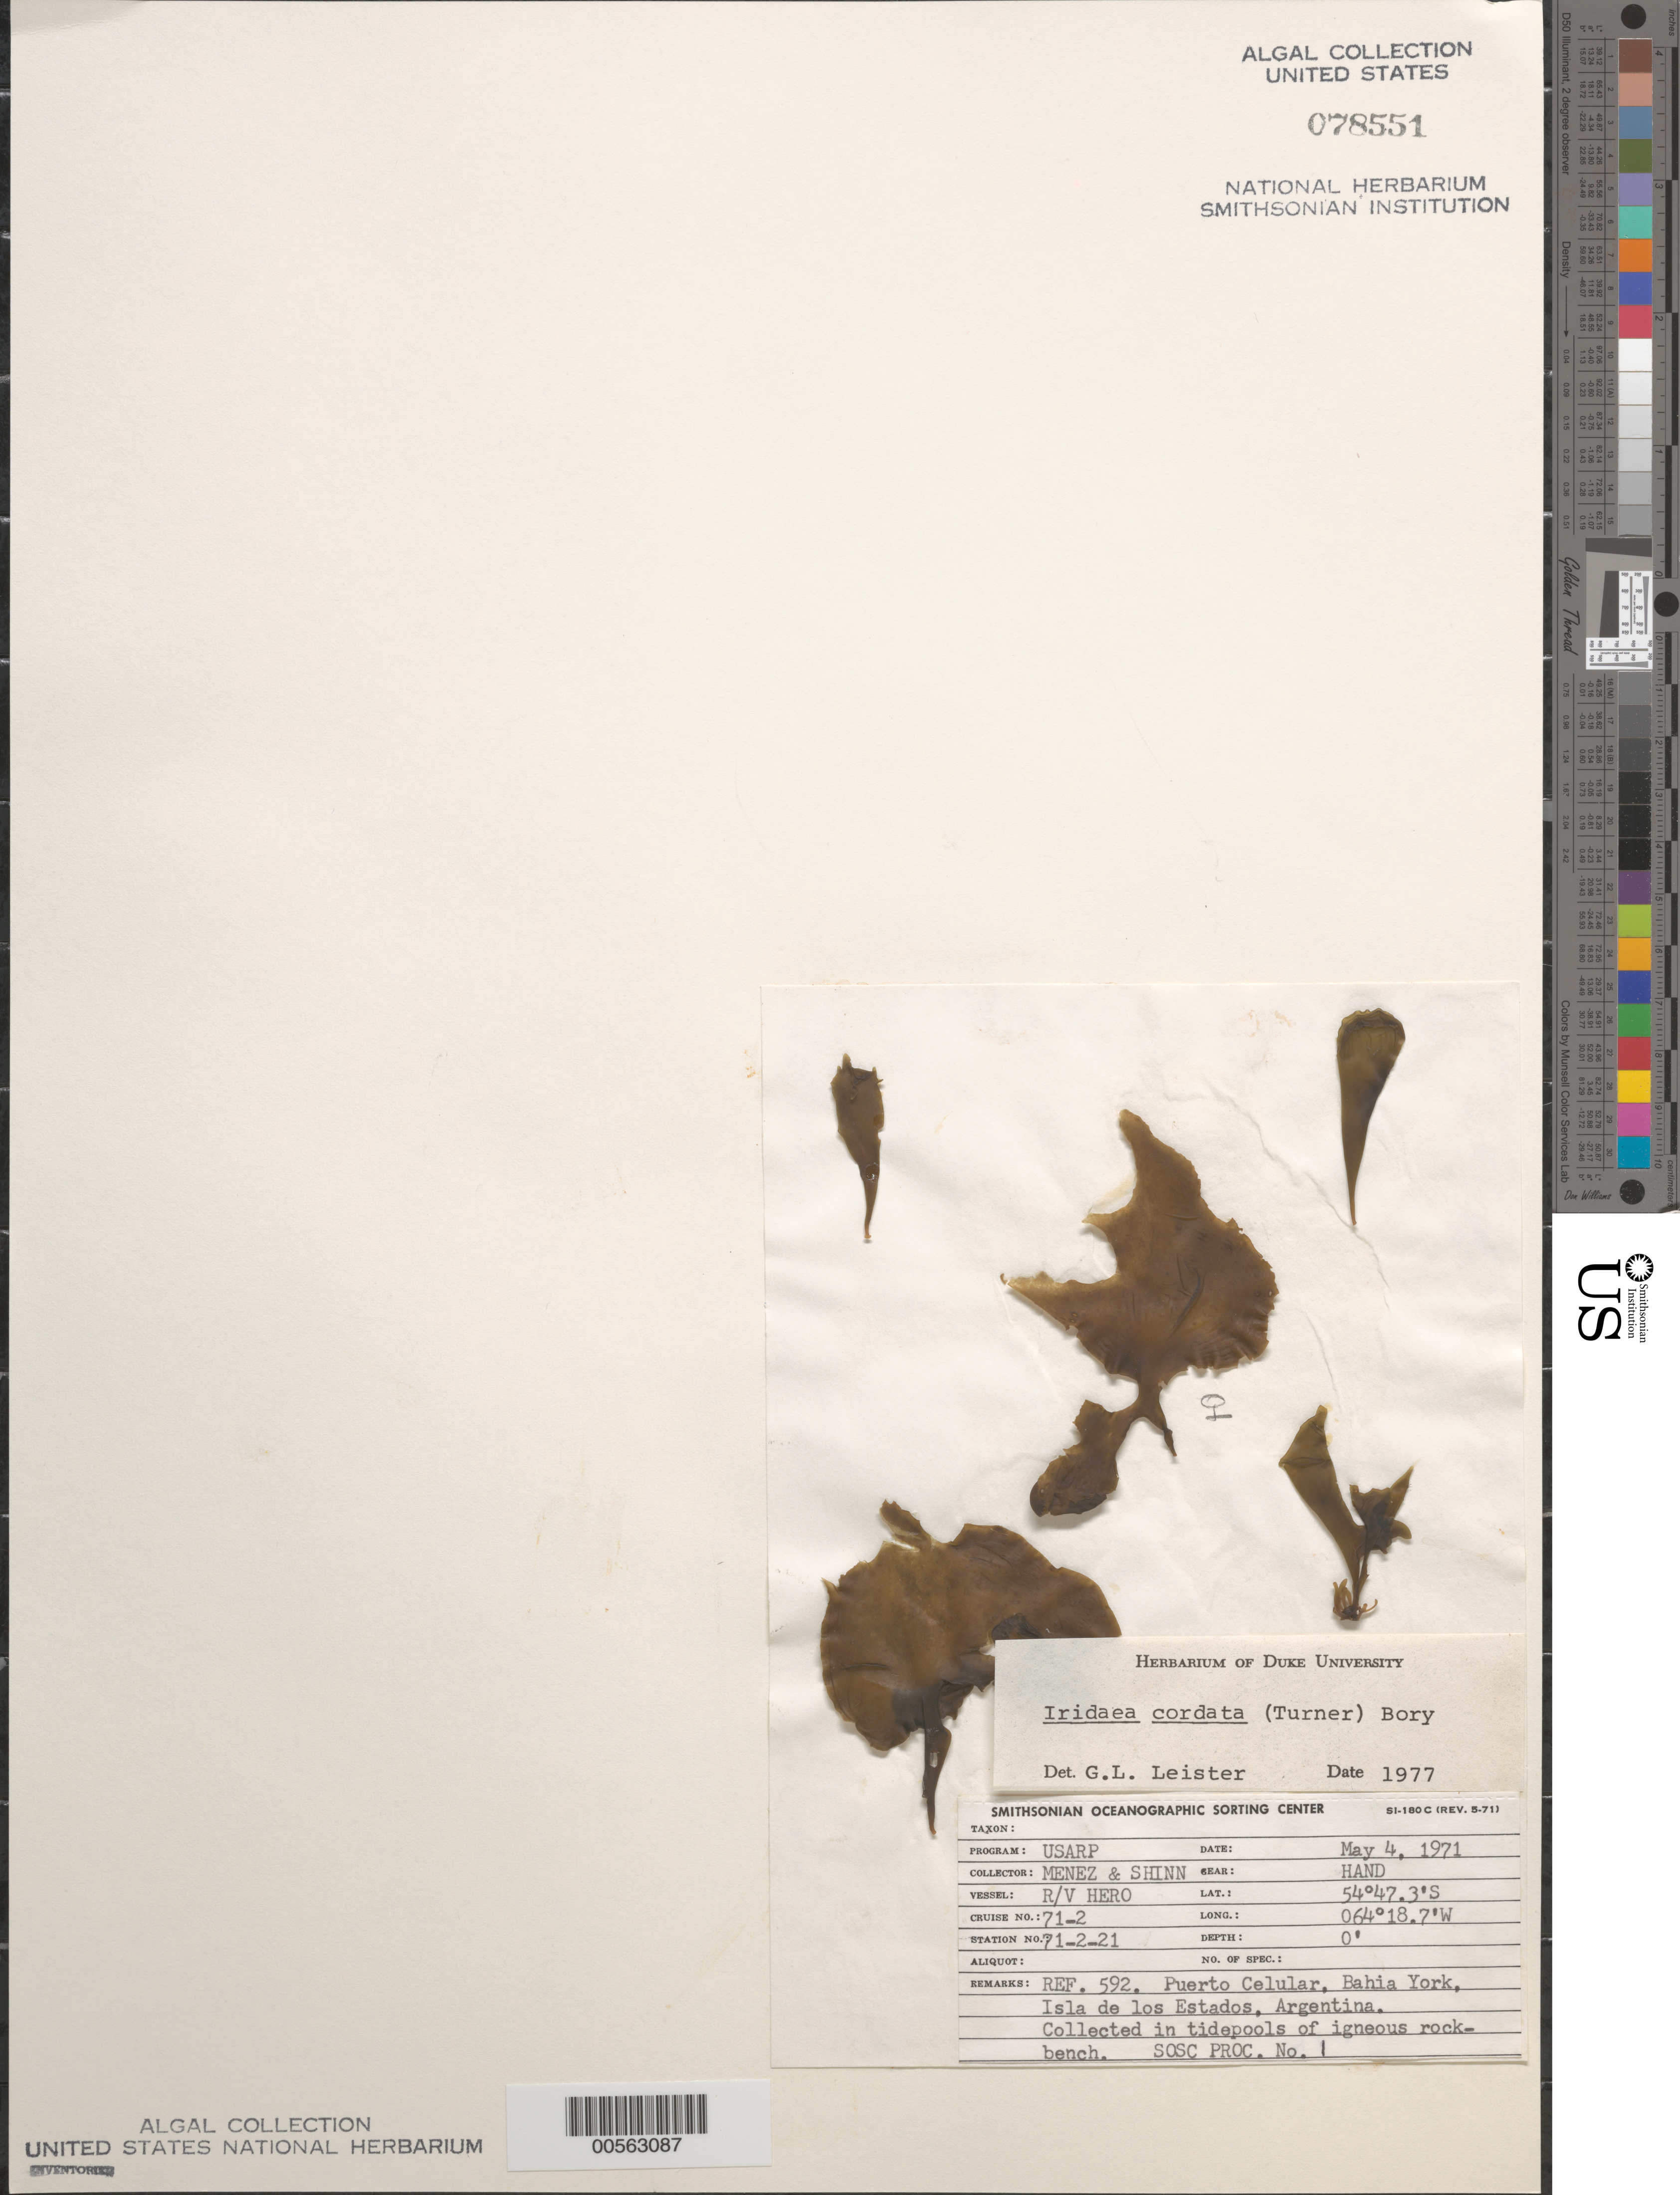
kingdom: Plantae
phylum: Rhodophyta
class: Florideophyceae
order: Gigartinales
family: Gigartinaceae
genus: Iridaea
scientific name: Iridaea cordata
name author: (Turner) Bory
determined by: Leister, G. L.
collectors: Meñez & -. Shinn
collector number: Station 71-2-21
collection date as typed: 04 May 1971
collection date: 1971-05-04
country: Argentina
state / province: Tierra del Fuego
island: Isla de los Estados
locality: Puerto Celular, Bahia York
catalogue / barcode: US 78551